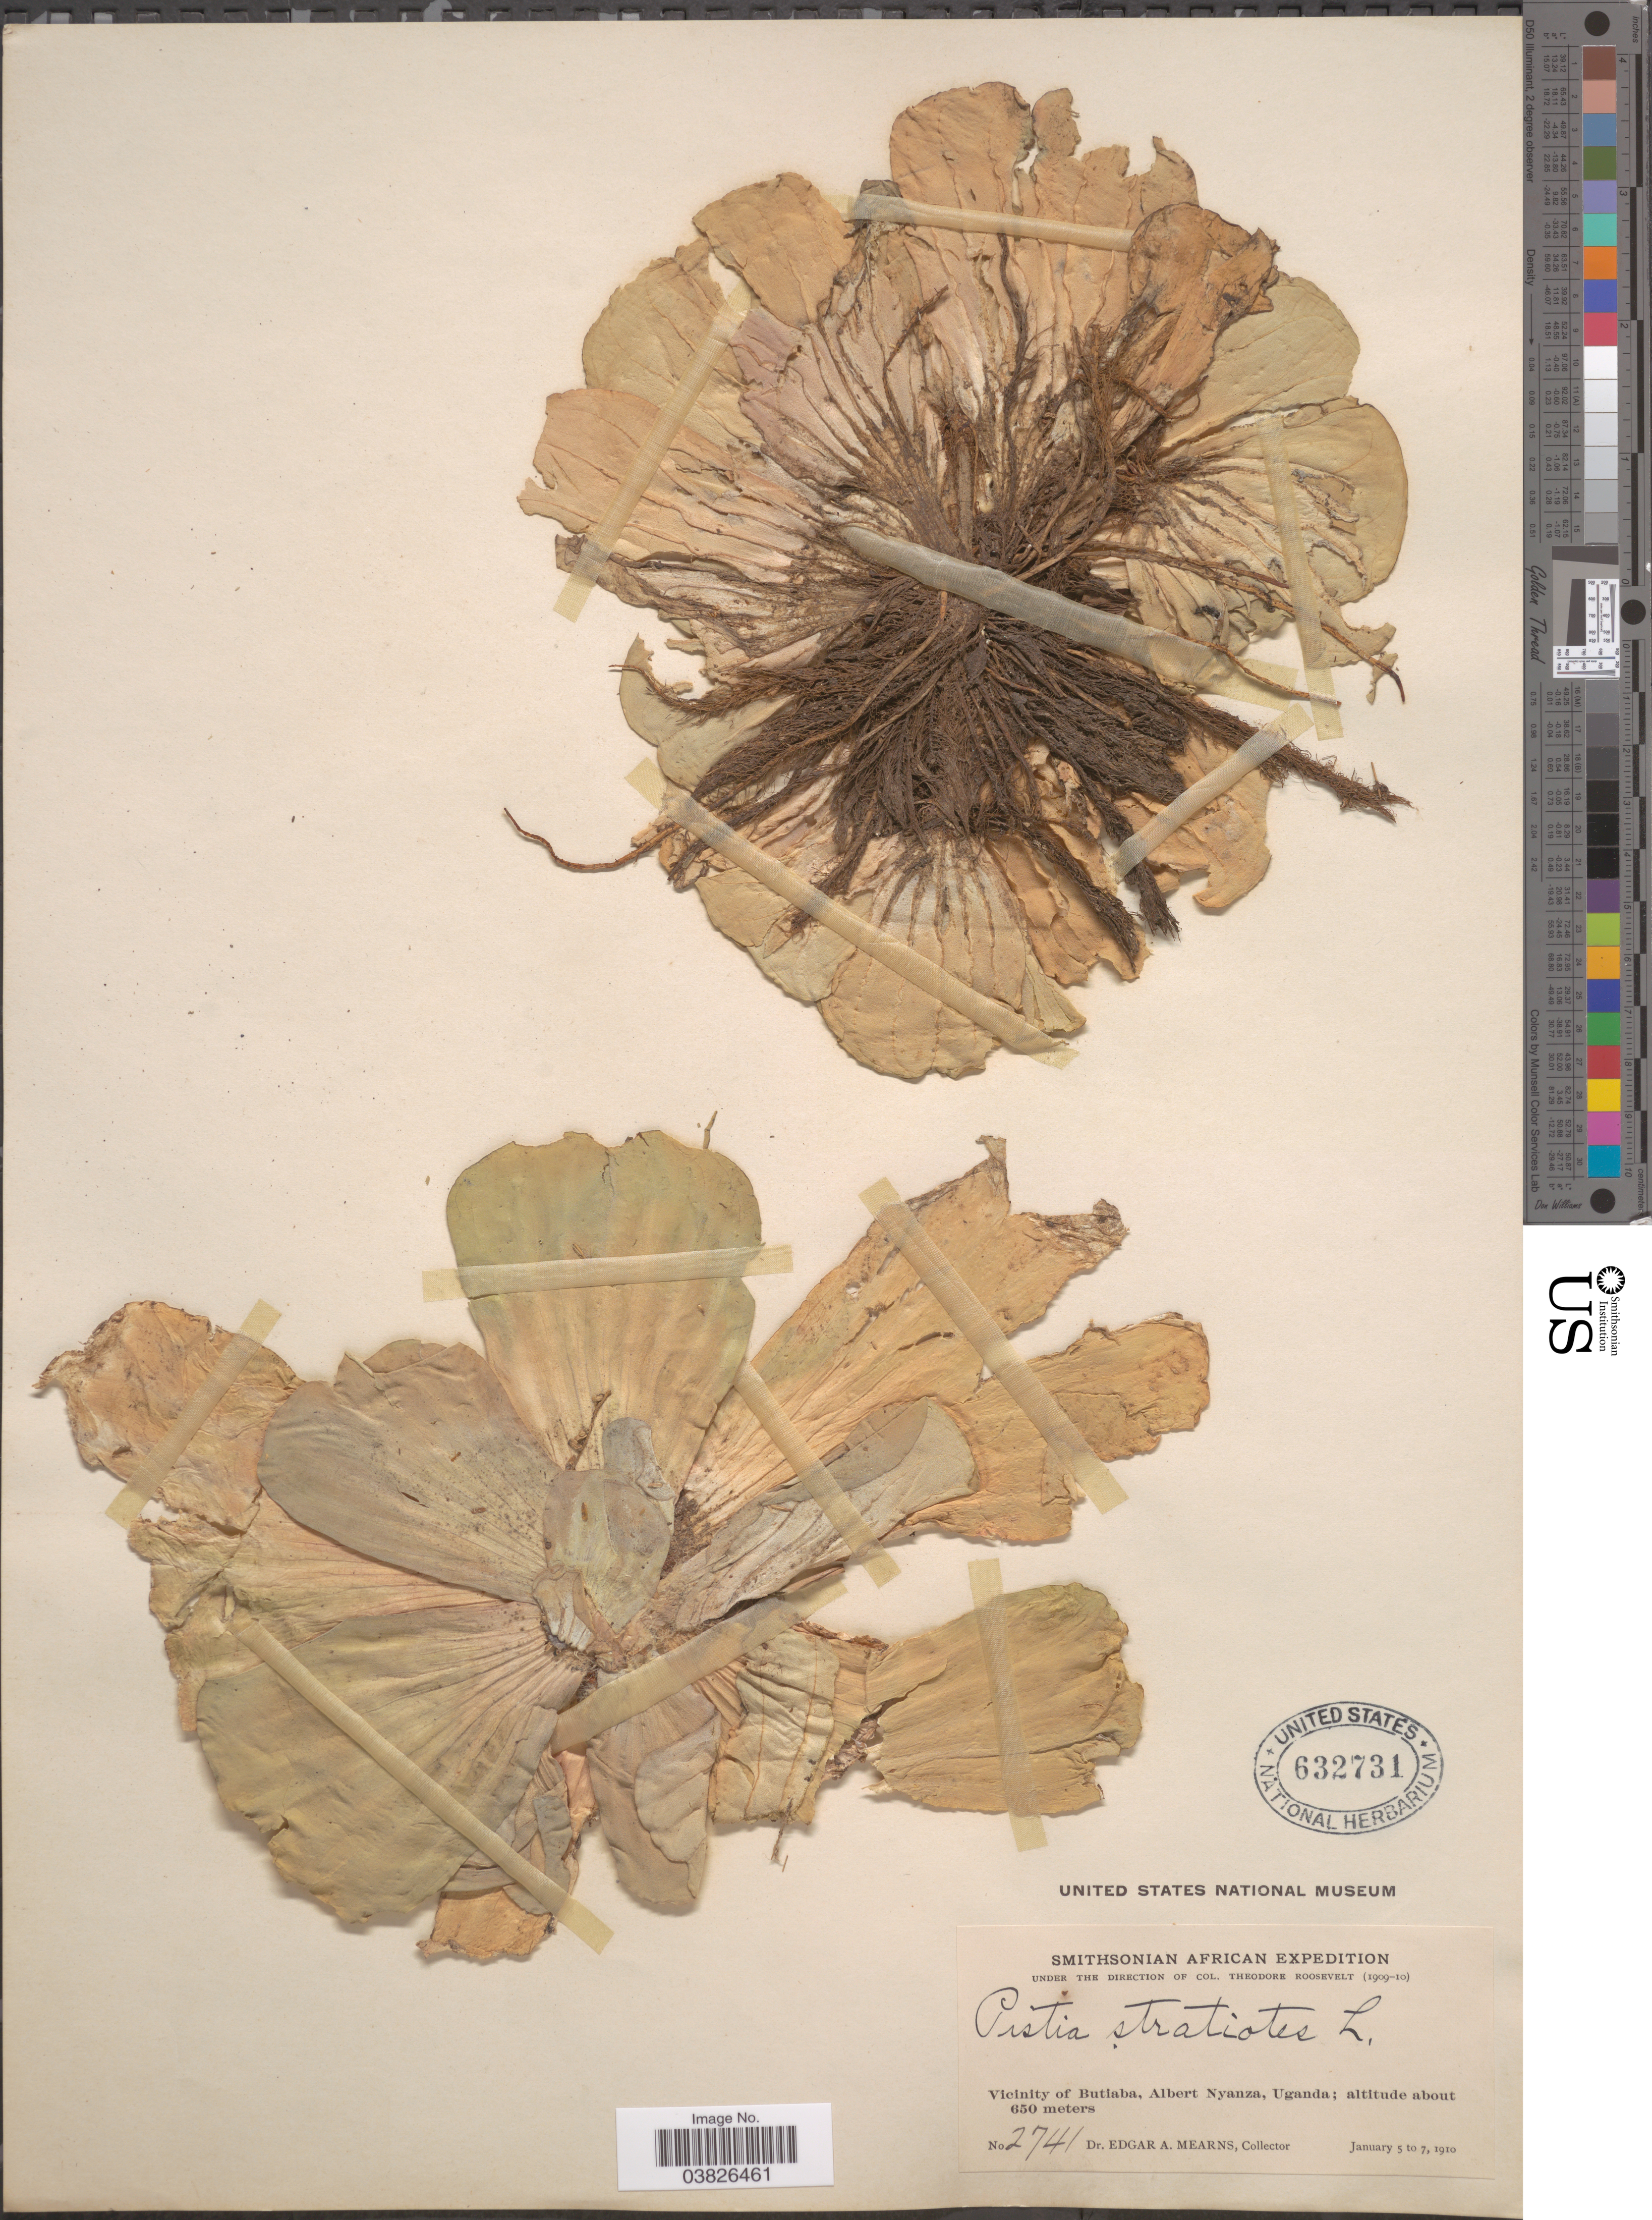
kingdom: Plantae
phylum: Tracheophyta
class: Liliopsida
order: Alismatales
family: Araceae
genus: Pistia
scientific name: Pistia stratiotes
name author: L.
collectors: E. A. Mearns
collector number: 2741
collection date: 1910-01-05/1910-01-07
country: Uganda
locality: Vicinity of Butiaba, Albert Nyanza.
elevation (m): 650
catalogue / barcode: US 632731